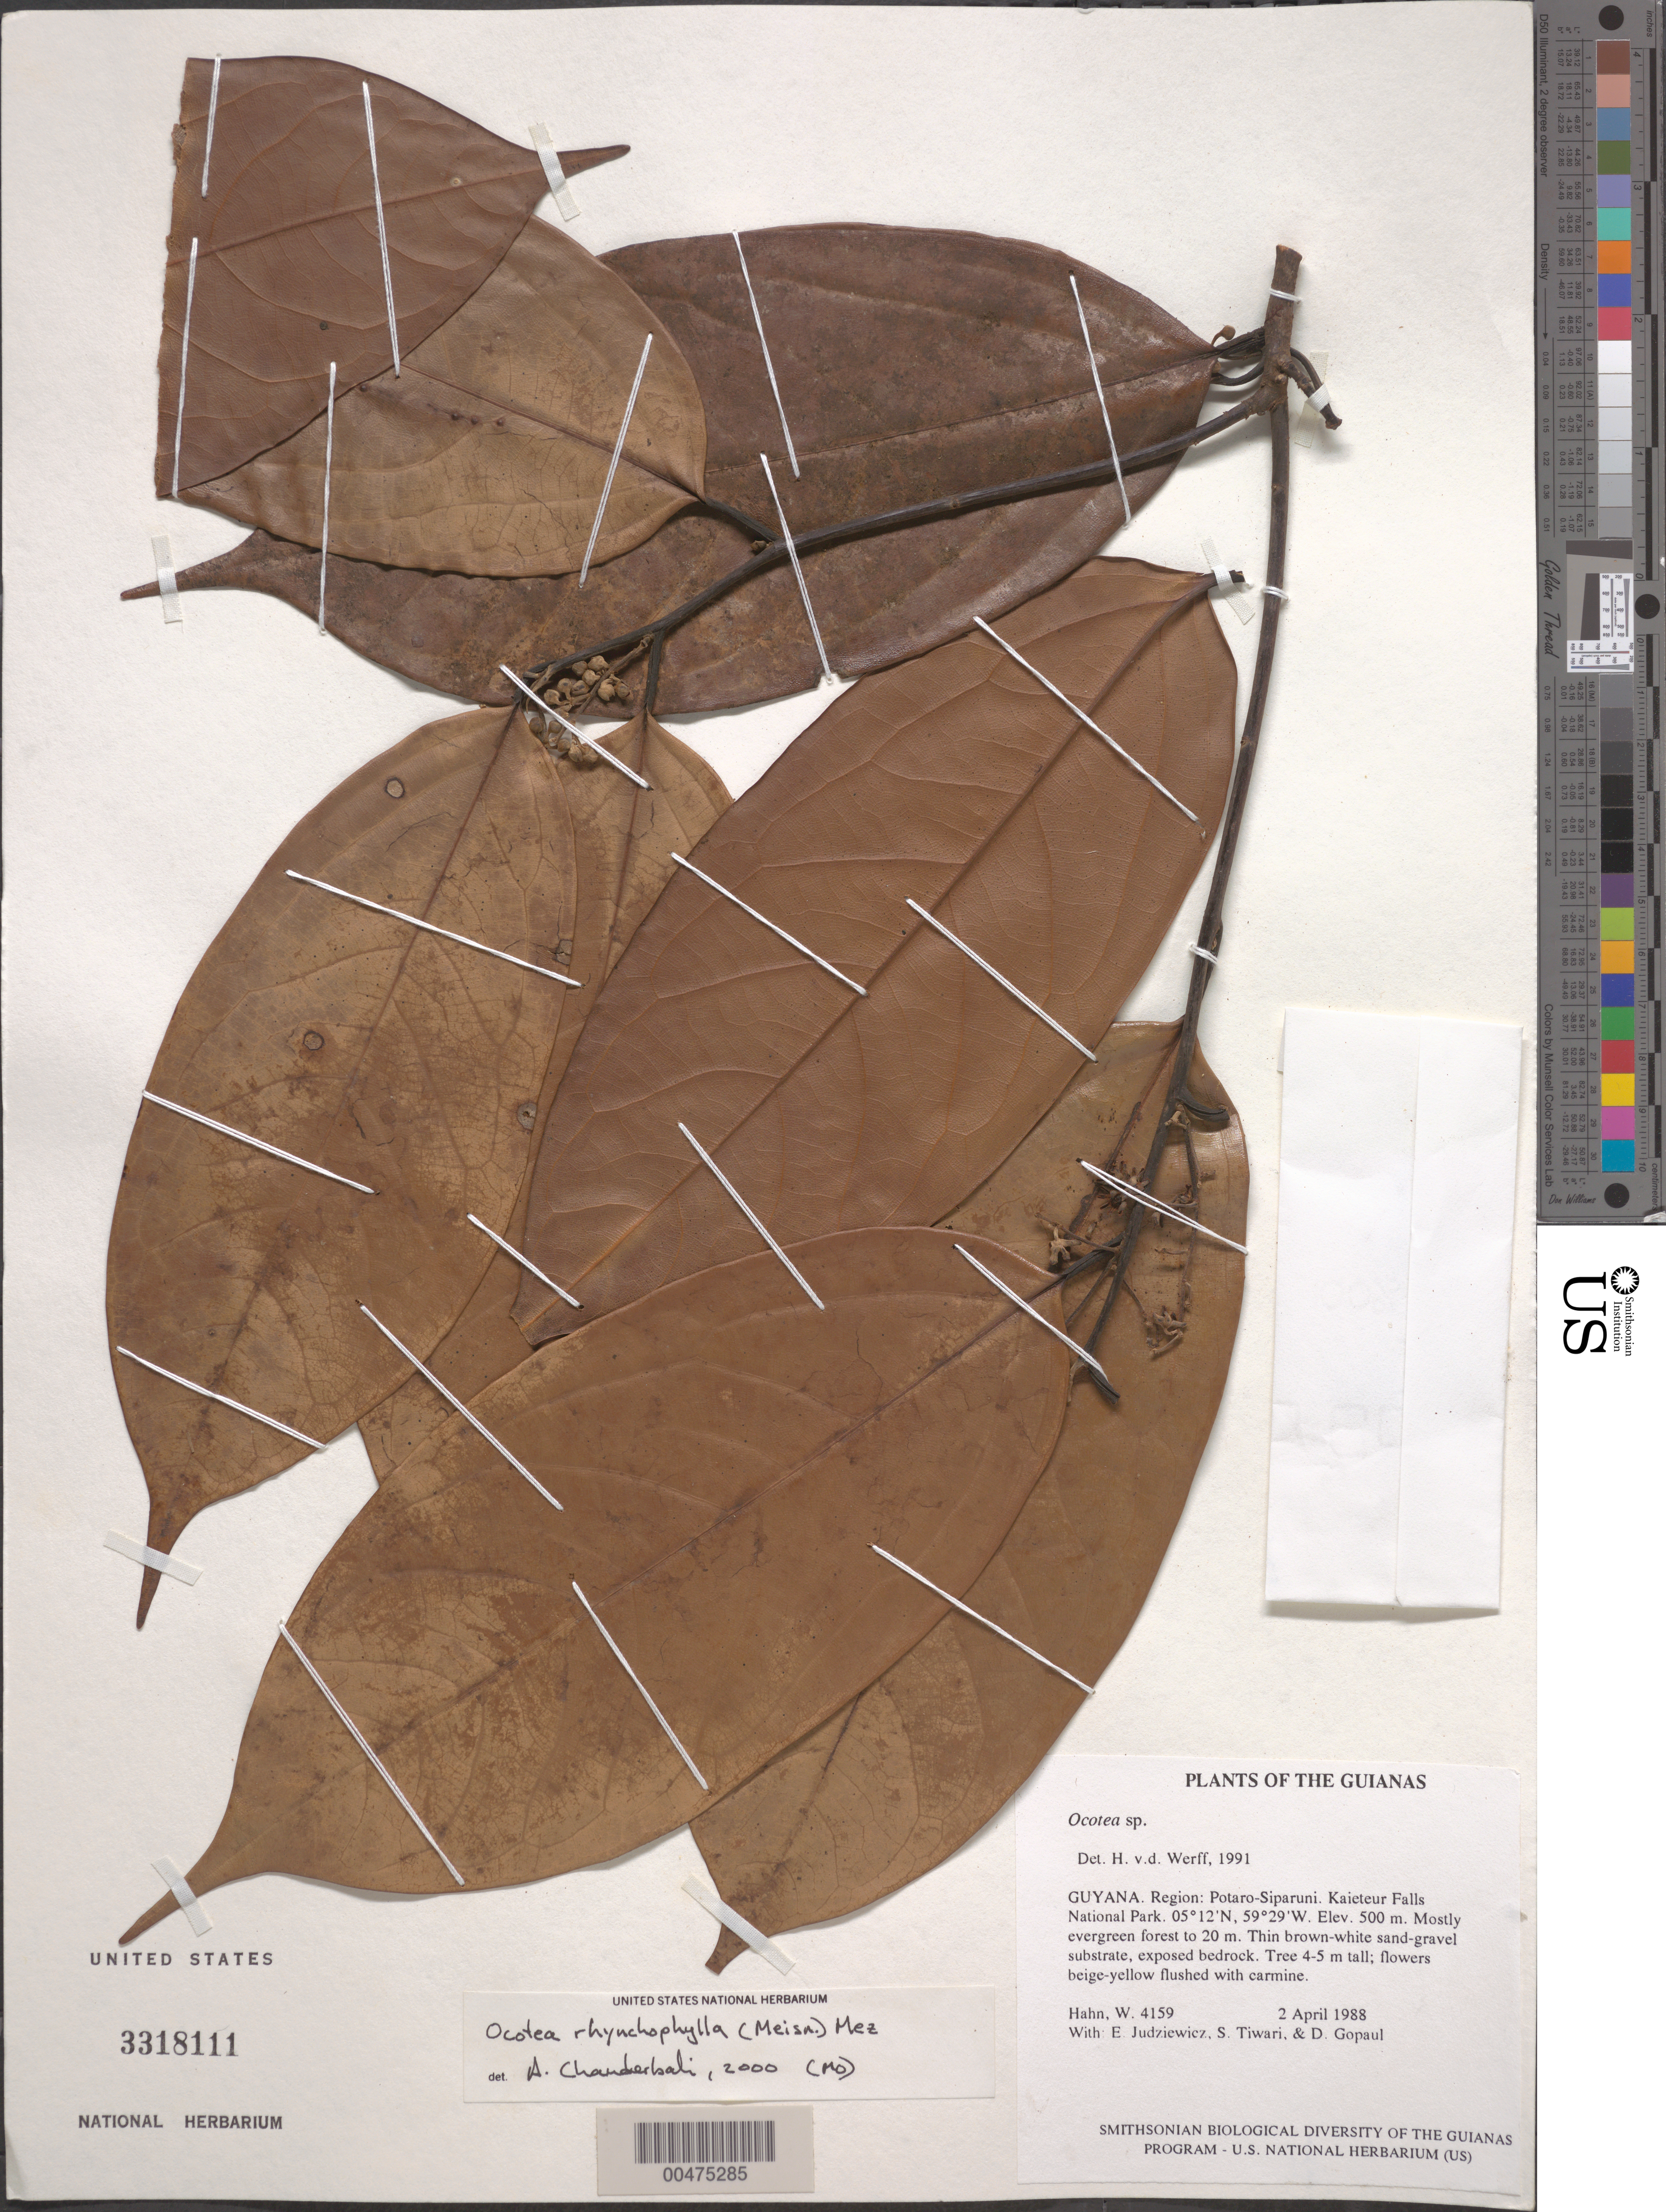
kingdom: Plantae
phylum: Tracheophyta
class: Magnoliopsida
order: Laurales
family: Lauraceae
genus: Ocotea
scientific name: Ocotea rhynchophylla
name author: (Hieron.) Mez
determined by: Chanderbali, Andre Shashi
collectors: W. Hahn, E. J. Judziewicz, S. Tiwari & D. Gopaul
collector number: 4159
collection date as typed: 2 April 1988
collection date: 1988-04-02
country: Guyana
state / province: Potaro-Siparuni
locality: Kaieteur Falls National Park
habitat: Mostly evergreen forest to 20 m. Thin brown-white sand-gravel substrate, exposed bedrock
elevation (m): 500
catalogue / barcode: US 3318111